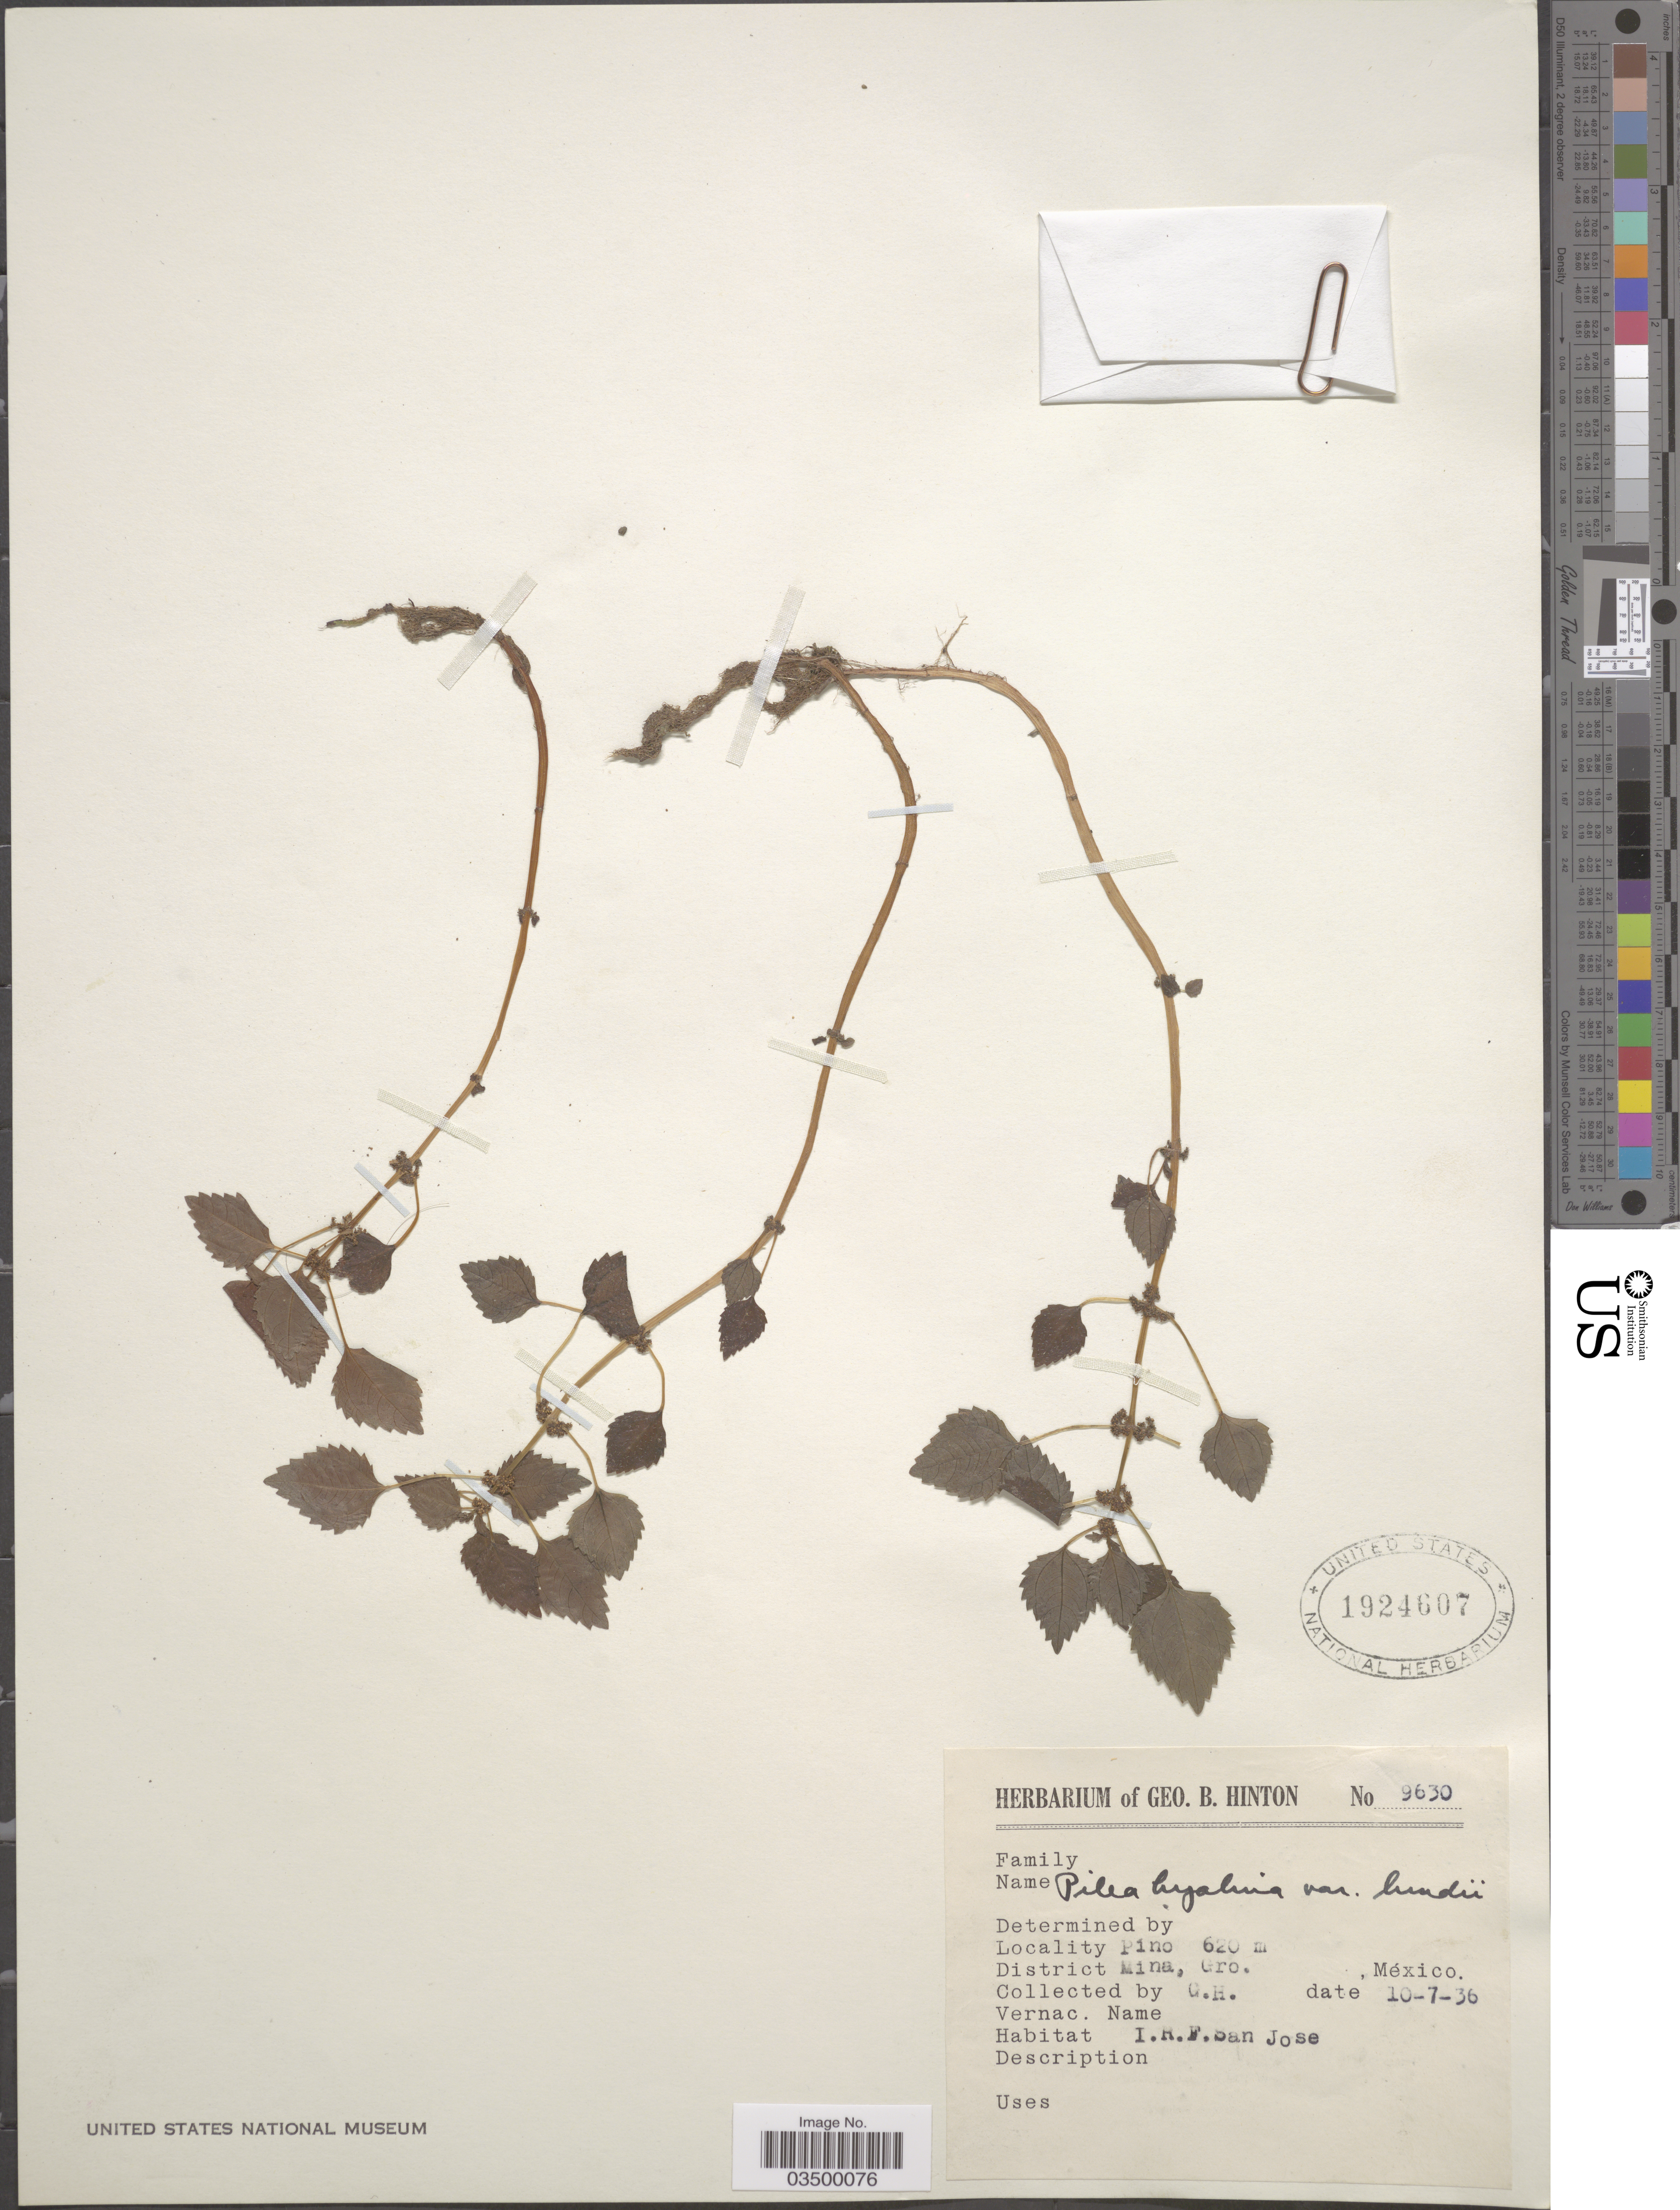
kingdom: Plantae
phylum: Tracheophyta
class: Magnoliopsida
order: Rosales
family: Urticaceae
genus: Pilea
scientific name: Pilea hyalina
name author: Fenzl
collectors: G. B. Hinton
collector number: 9630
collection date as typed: Transcribed d/m/y: 10/7/36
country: Mexico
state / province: Guerrero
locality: Pino. District Mina. I.R.F. San Jose.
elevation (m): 620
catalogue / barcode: US 1924607